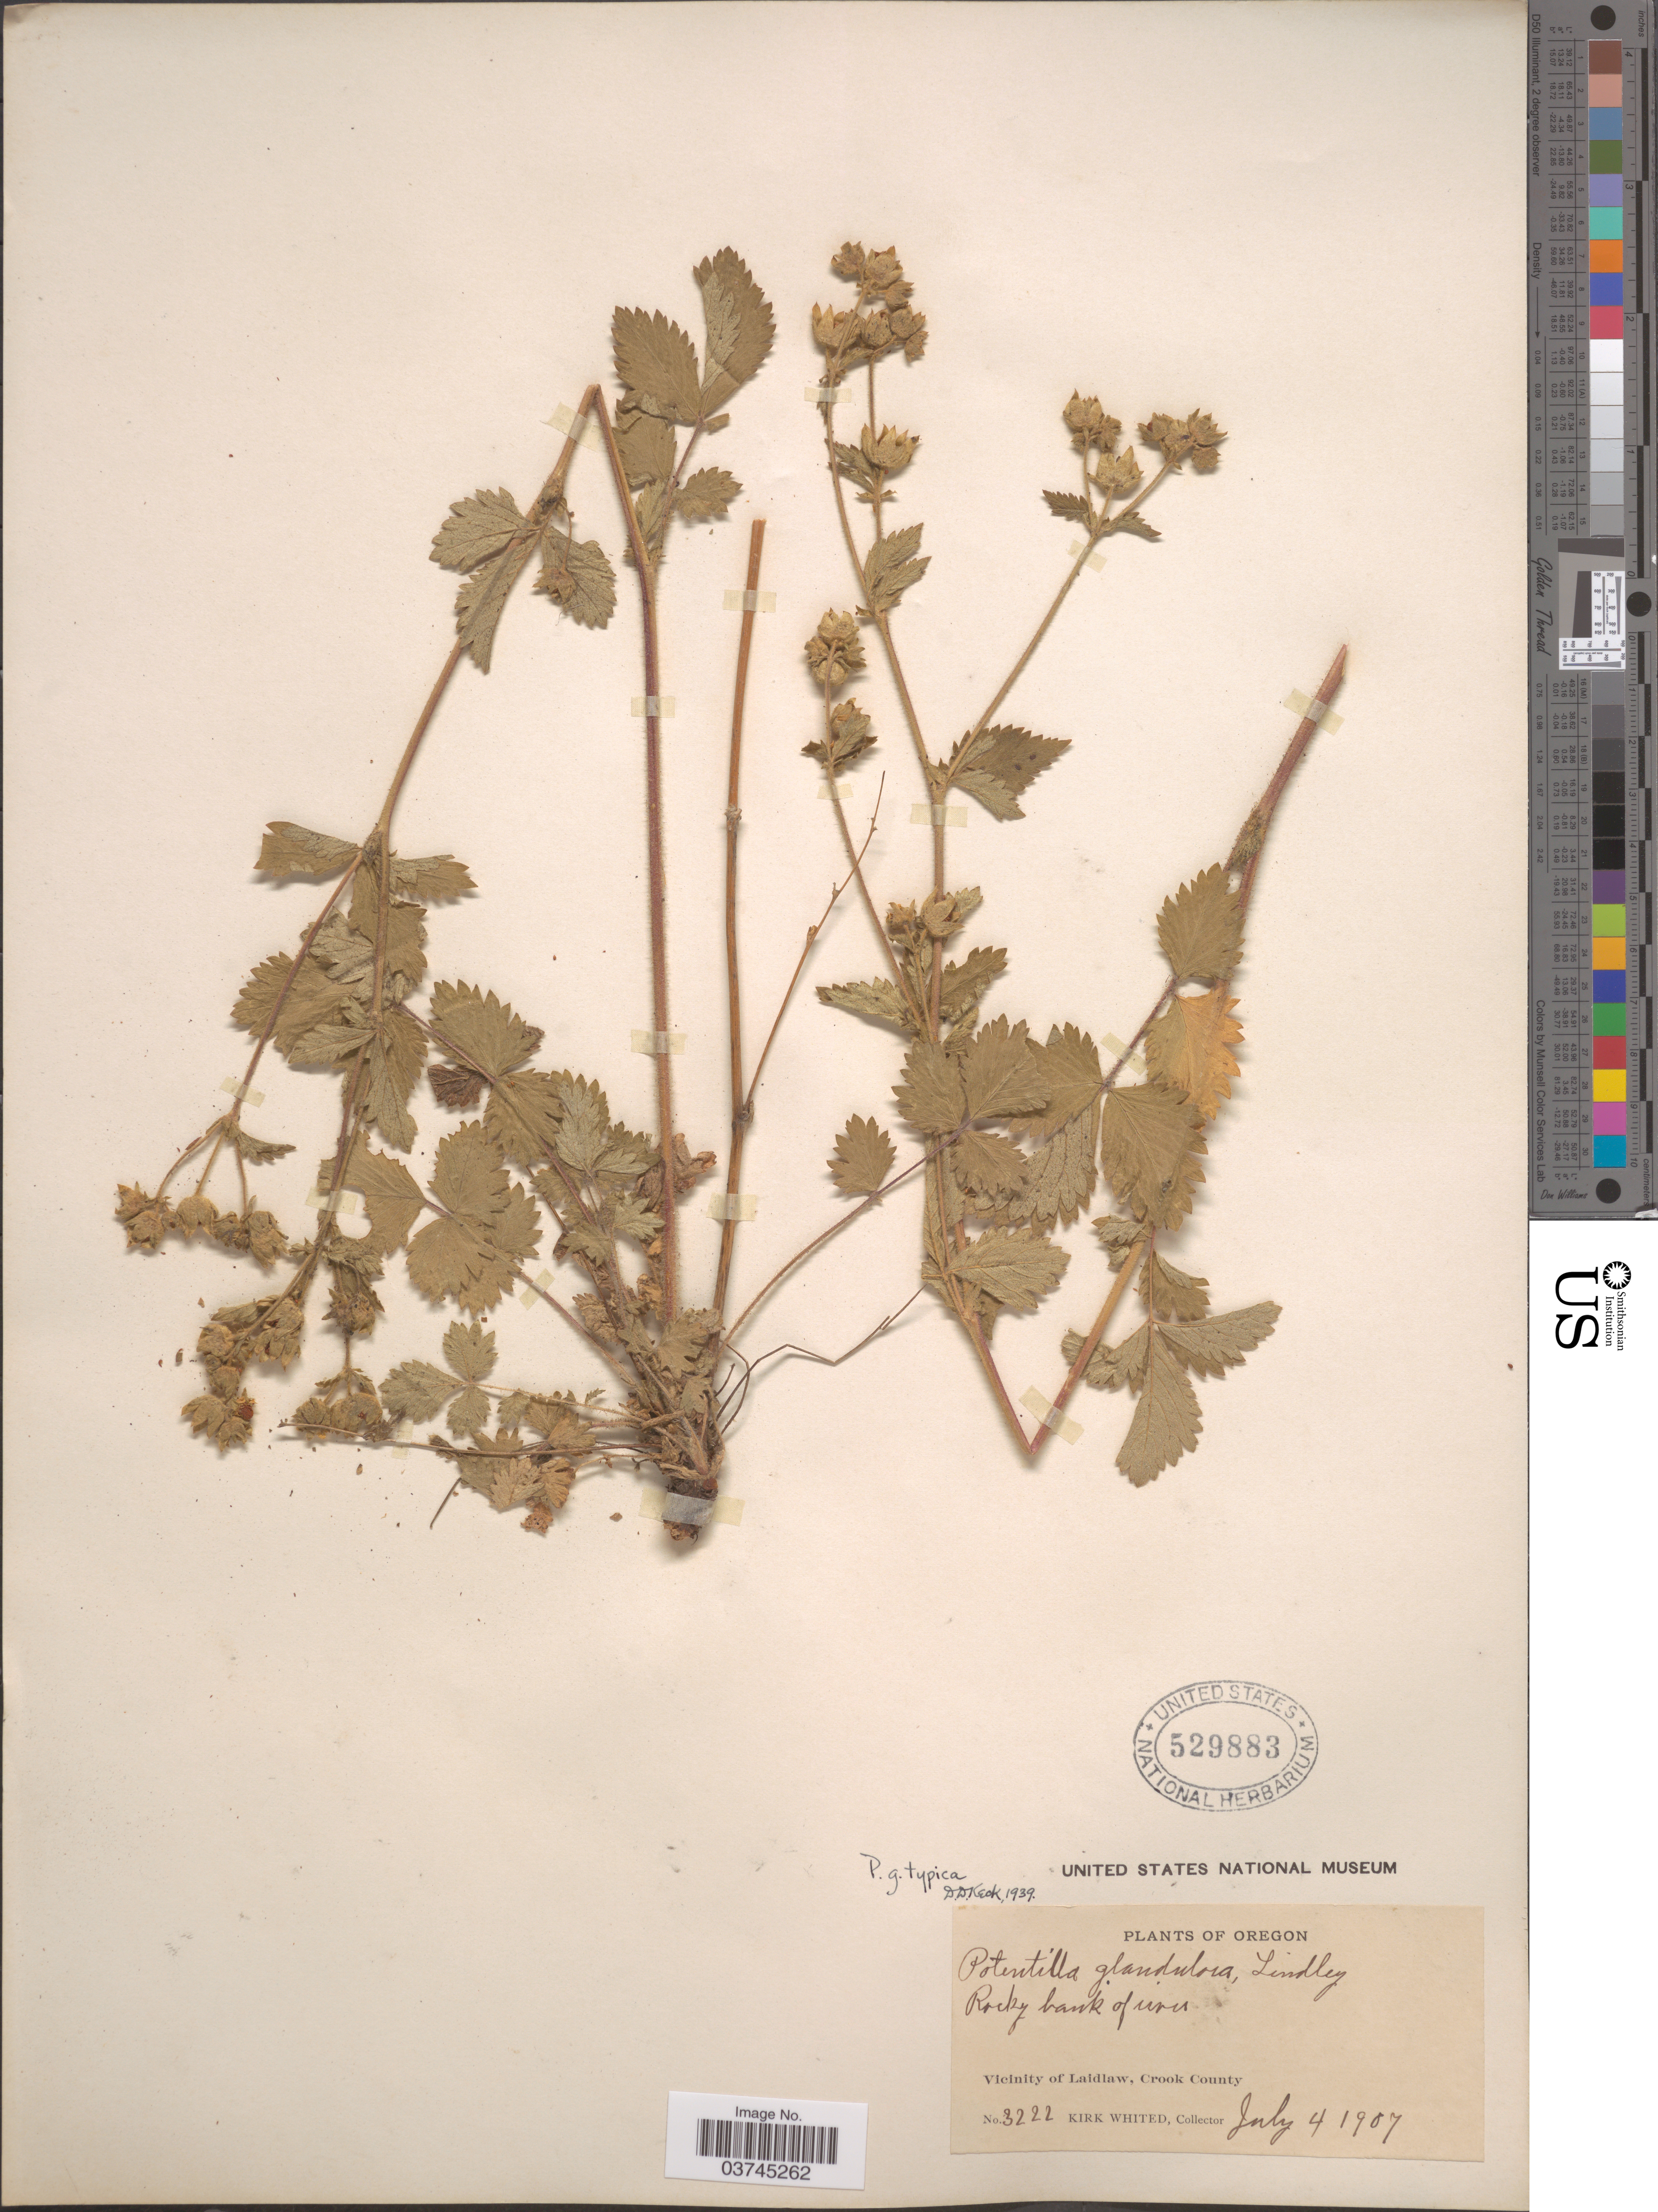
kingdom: Plantae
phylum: Tracheophyta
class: Magnoliopsida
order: Rosales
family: Rosaceae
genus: Drymocallis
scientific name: Drymocallis glandulosa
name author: (Lindl.) Rydb.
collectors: K. Whited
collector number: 3222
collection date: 1907-07-04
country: United States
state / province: Oregon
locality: Vicinity of Laidlaw, Crook County.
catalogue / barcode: US 529883